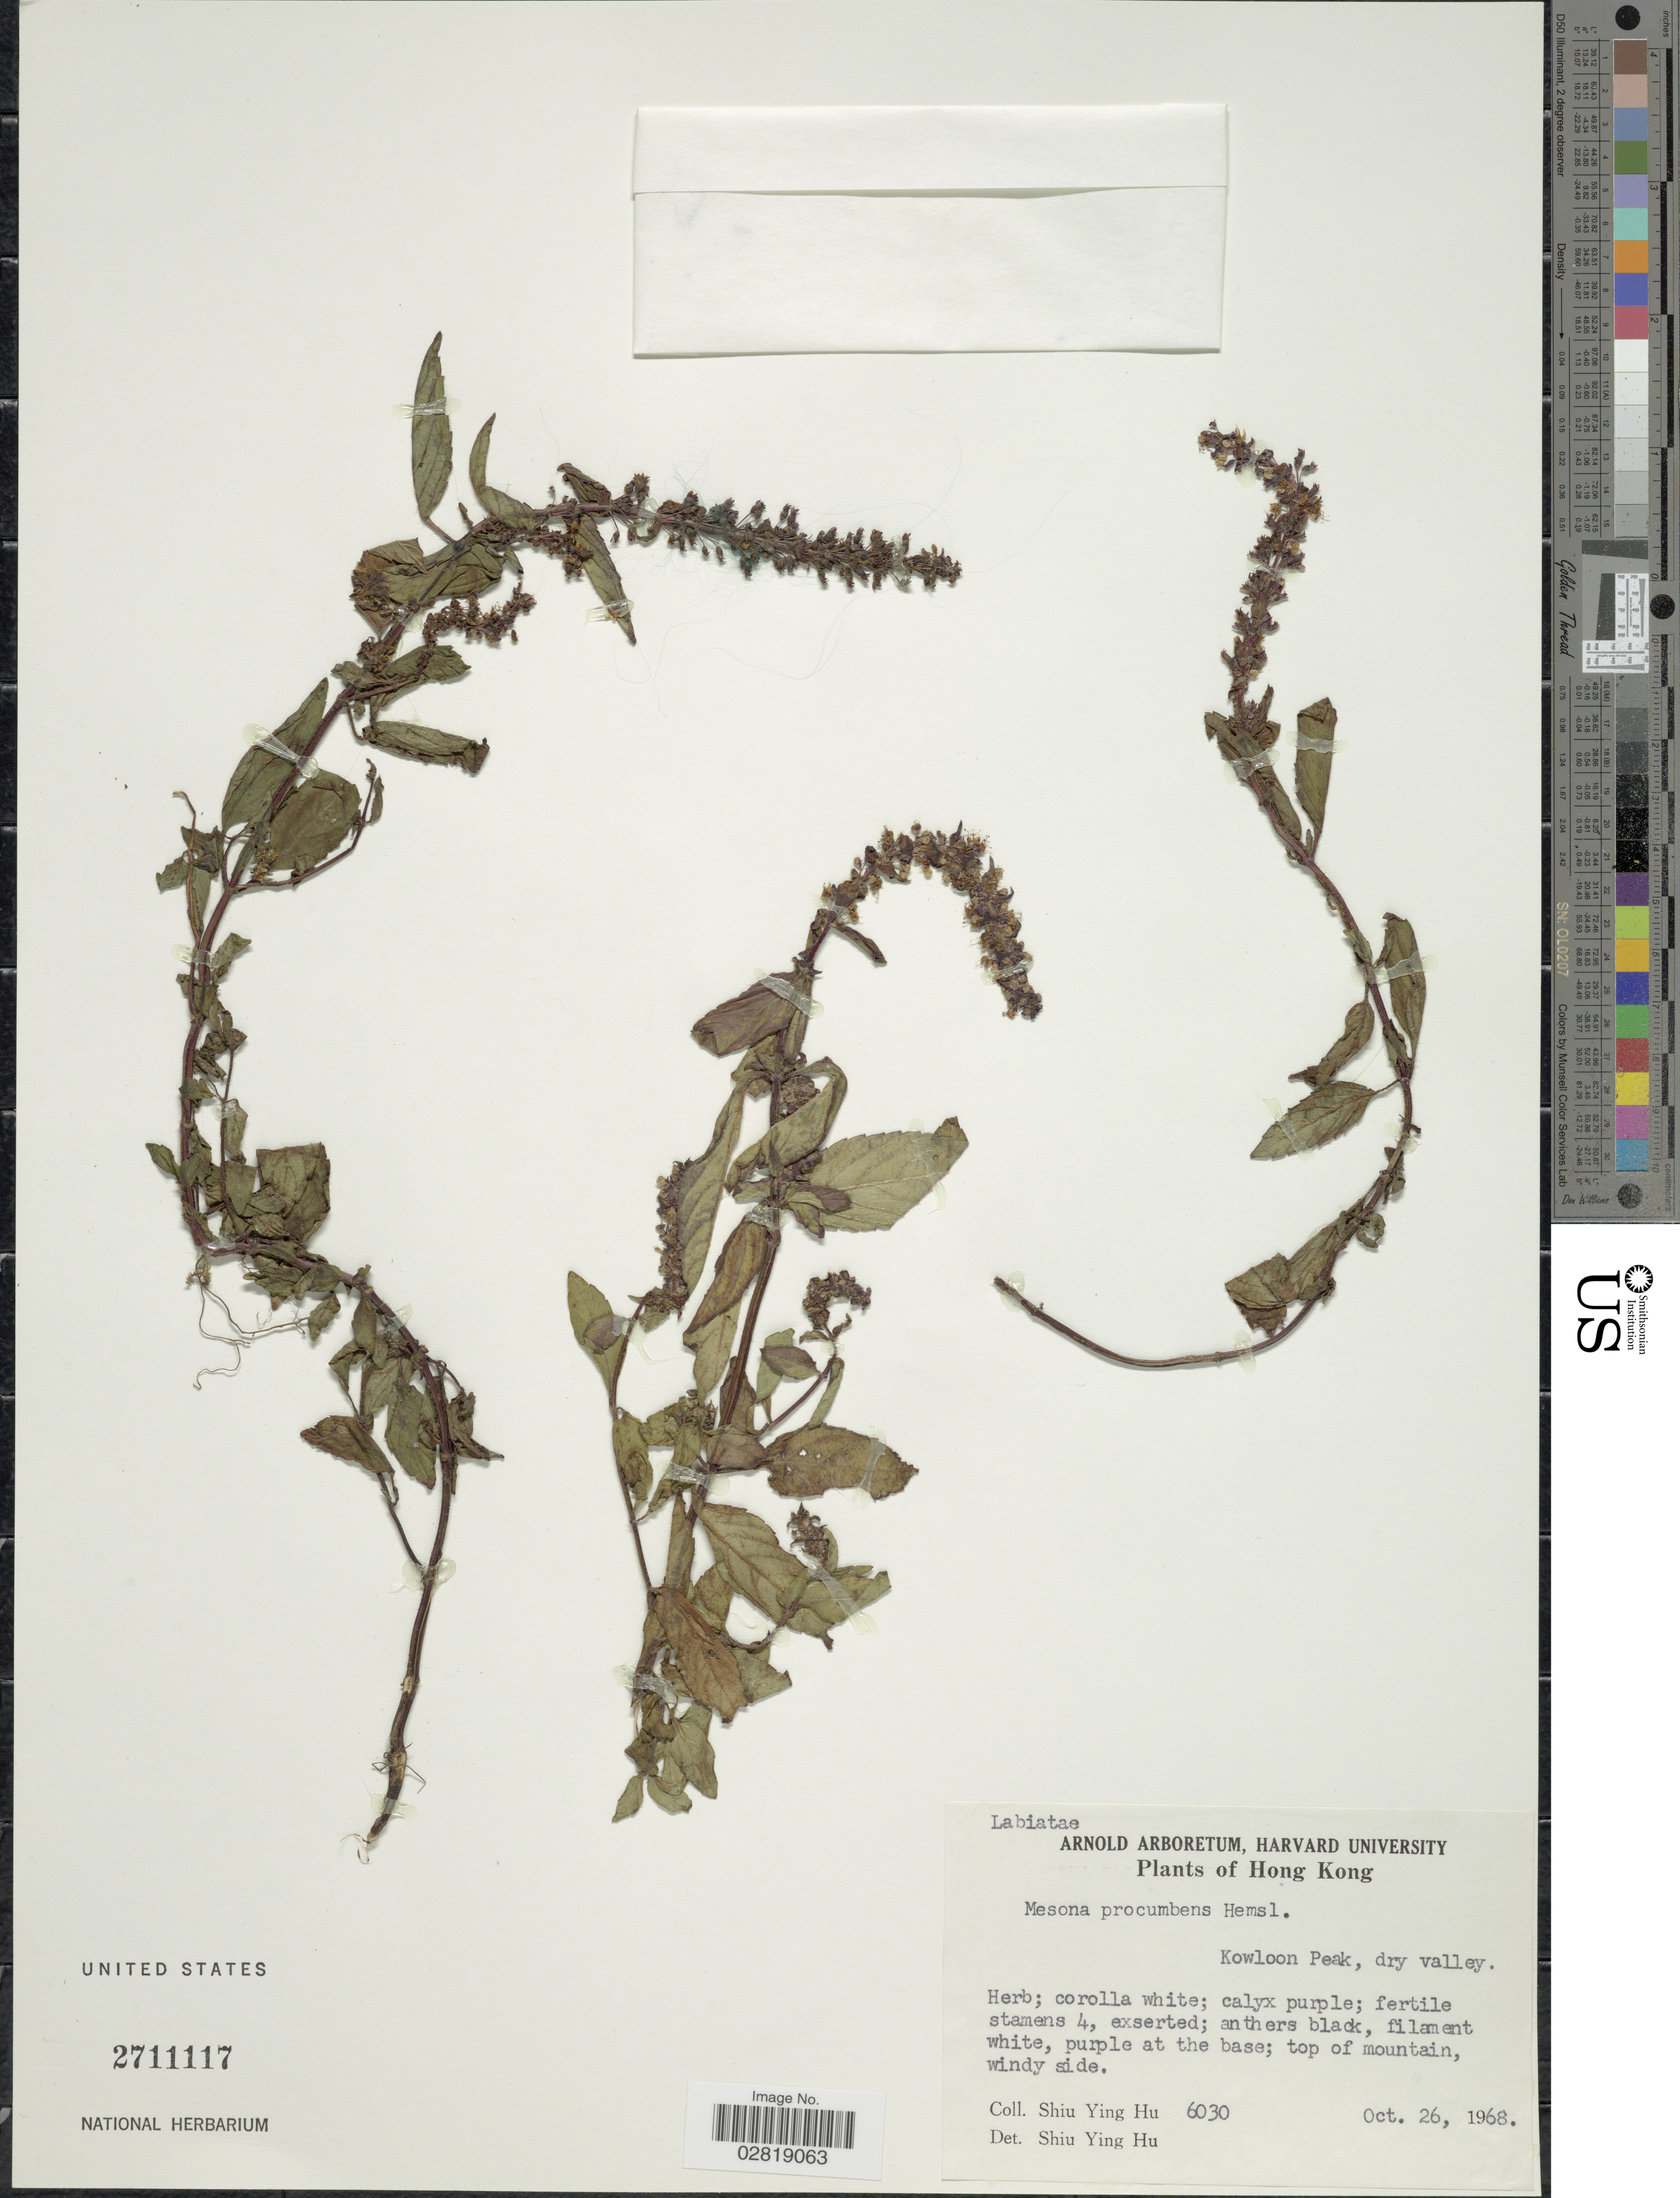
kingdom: Plantae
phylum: Tracheophyta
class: Magnoliopsida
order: Lamiales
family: Lamiaceae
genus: Platostoma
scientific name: Platostoma chinense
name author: (Benth.) A.J. Paton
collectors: S. Y. Hu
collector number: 6030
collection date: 1968-10-26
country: China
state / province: Hong Kong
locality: Kowloon Peak, dry valley. Top of mountain, windy side.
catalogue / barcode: US 2711117